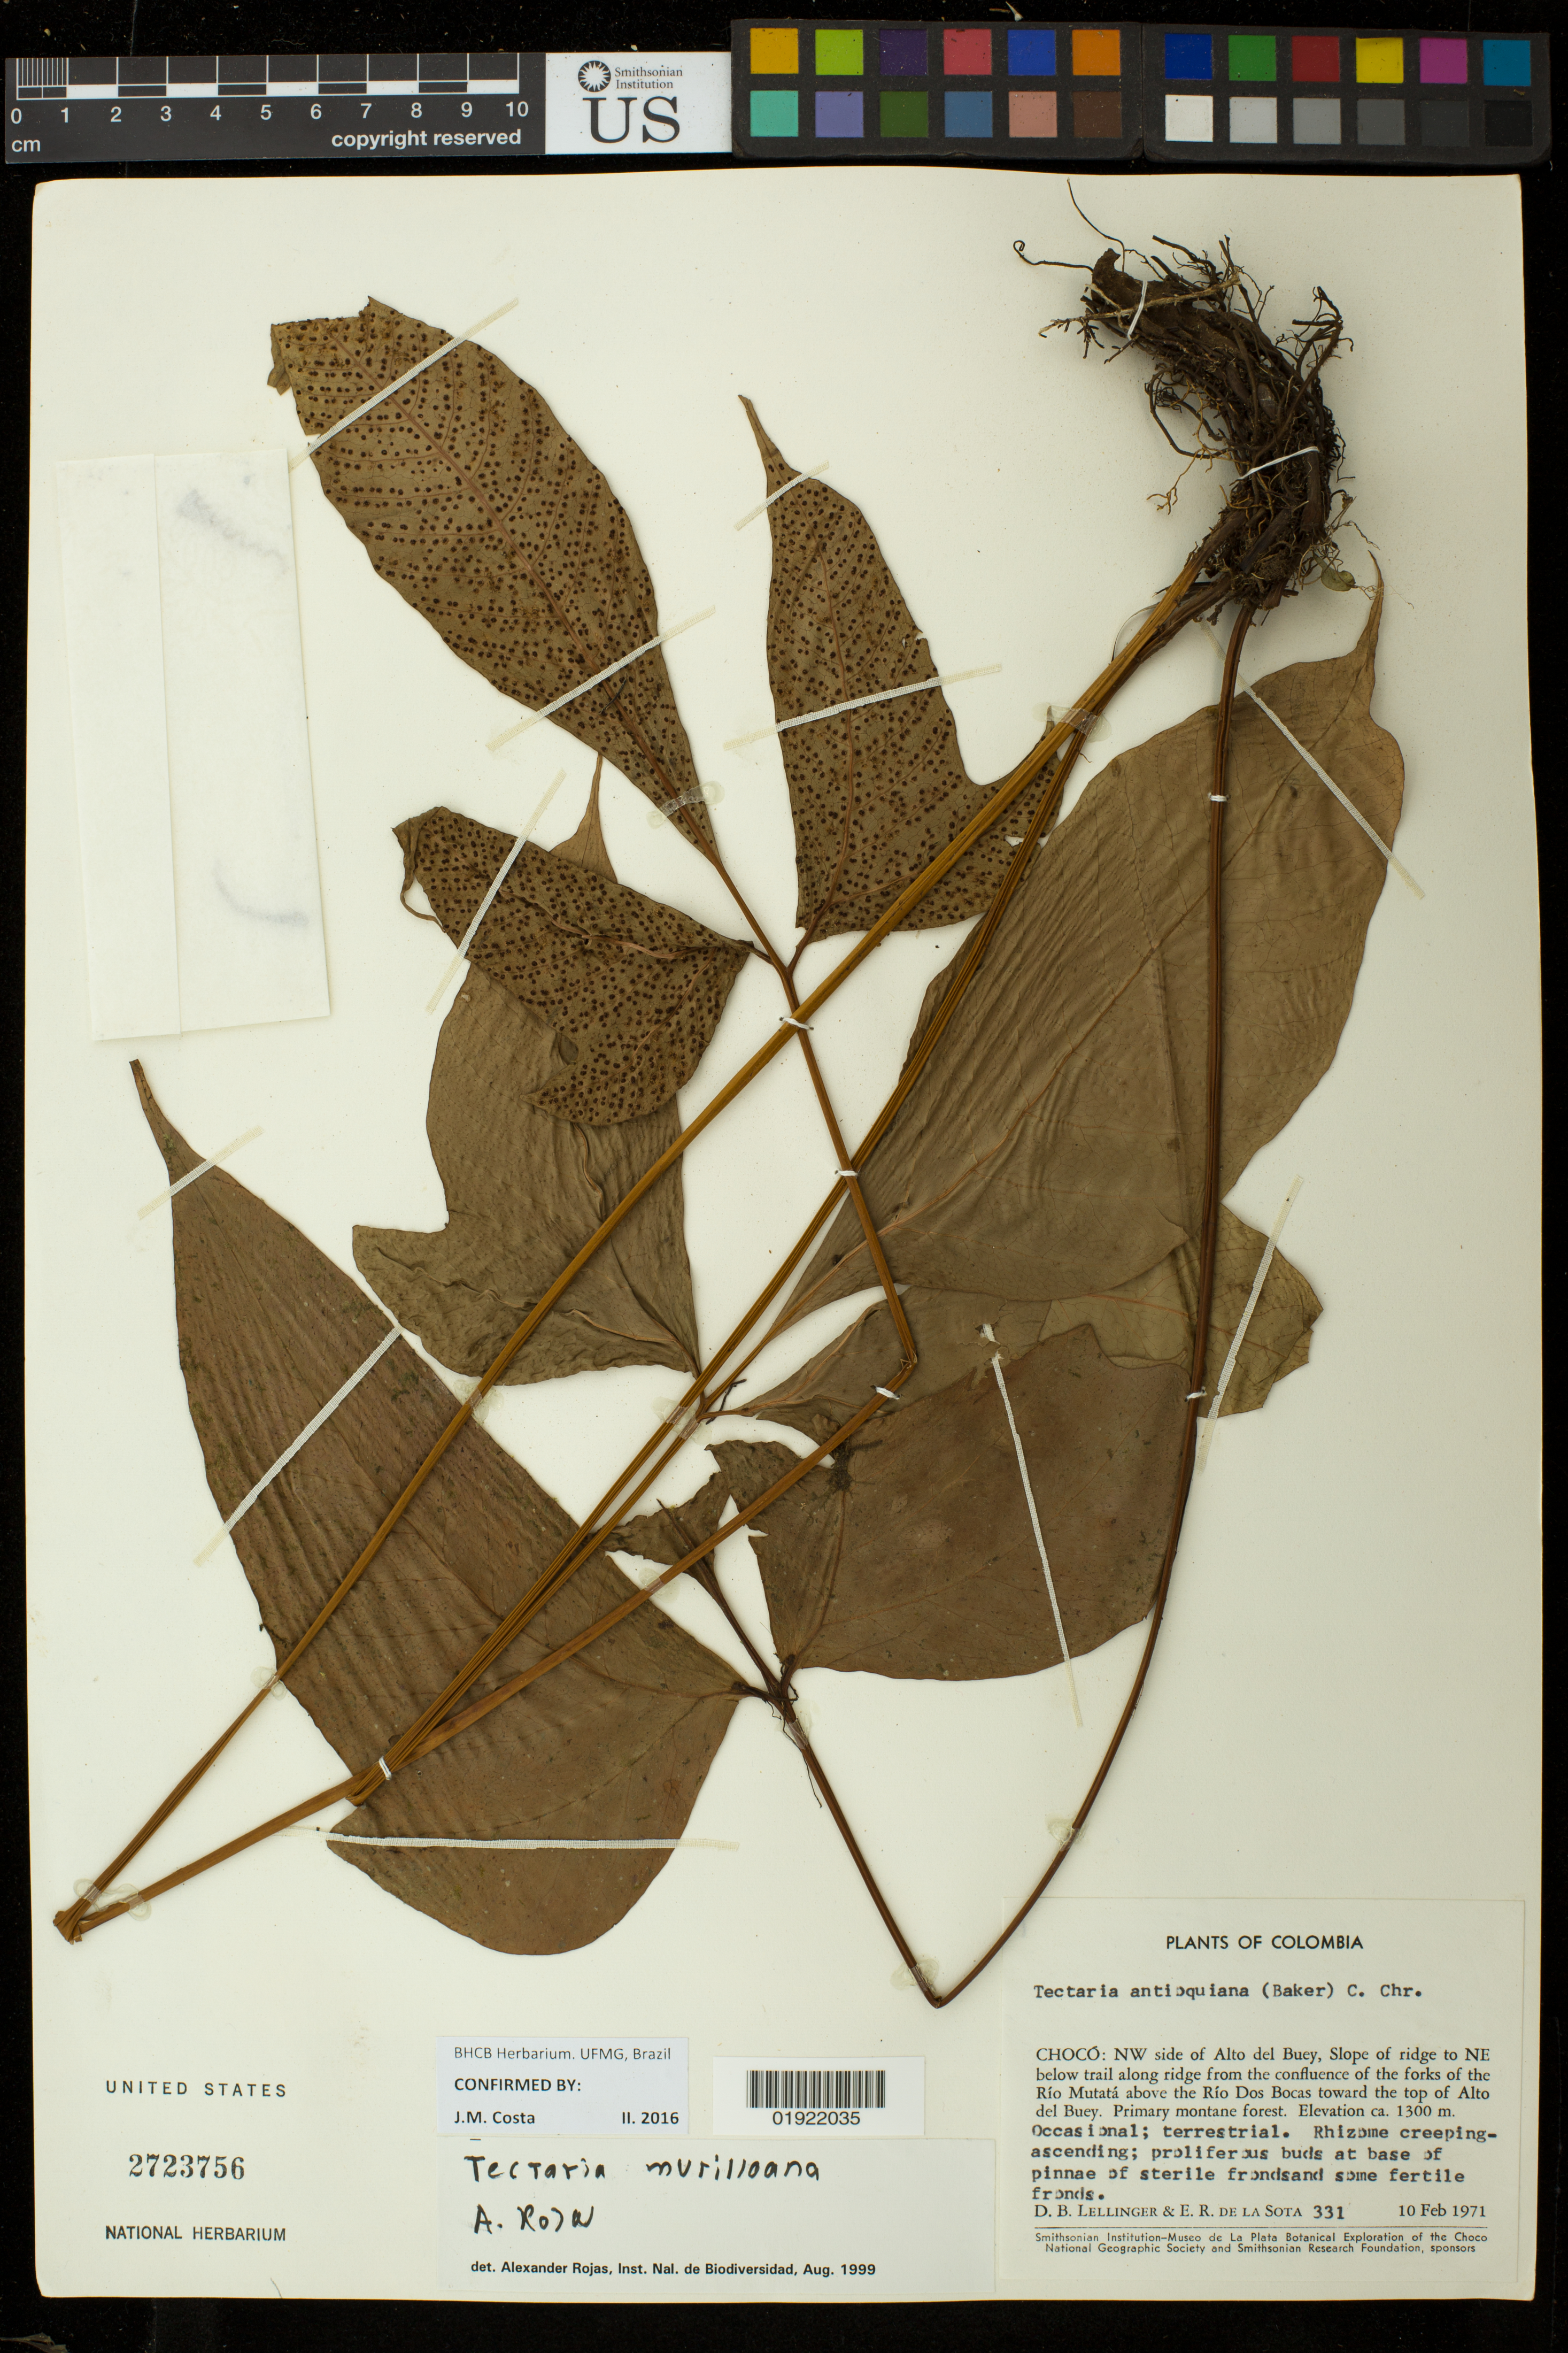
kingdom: Plantae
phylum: Tracheophyta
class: Polypodiopsida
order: Polypodiales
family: Tectariaceae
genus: Tectaria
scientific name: Tectaria murilloana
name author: A. Rojas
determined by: Costa, J. M.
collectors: D. B. Lellinger & E. R. de la Sota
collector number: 331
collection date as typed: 10 Feb 1971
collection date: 1971-02-10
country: Colombia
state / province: Chocó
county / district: Solano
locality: NW side of Alto del Buey, slope of ridge to NE below trail along ridge from the confluence of the forks of the Rio Mutata above the Rio Dos Bocas toward the top of Alto del Buey.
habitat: Primary montane forest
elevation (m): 1300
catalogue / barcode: US 2723756